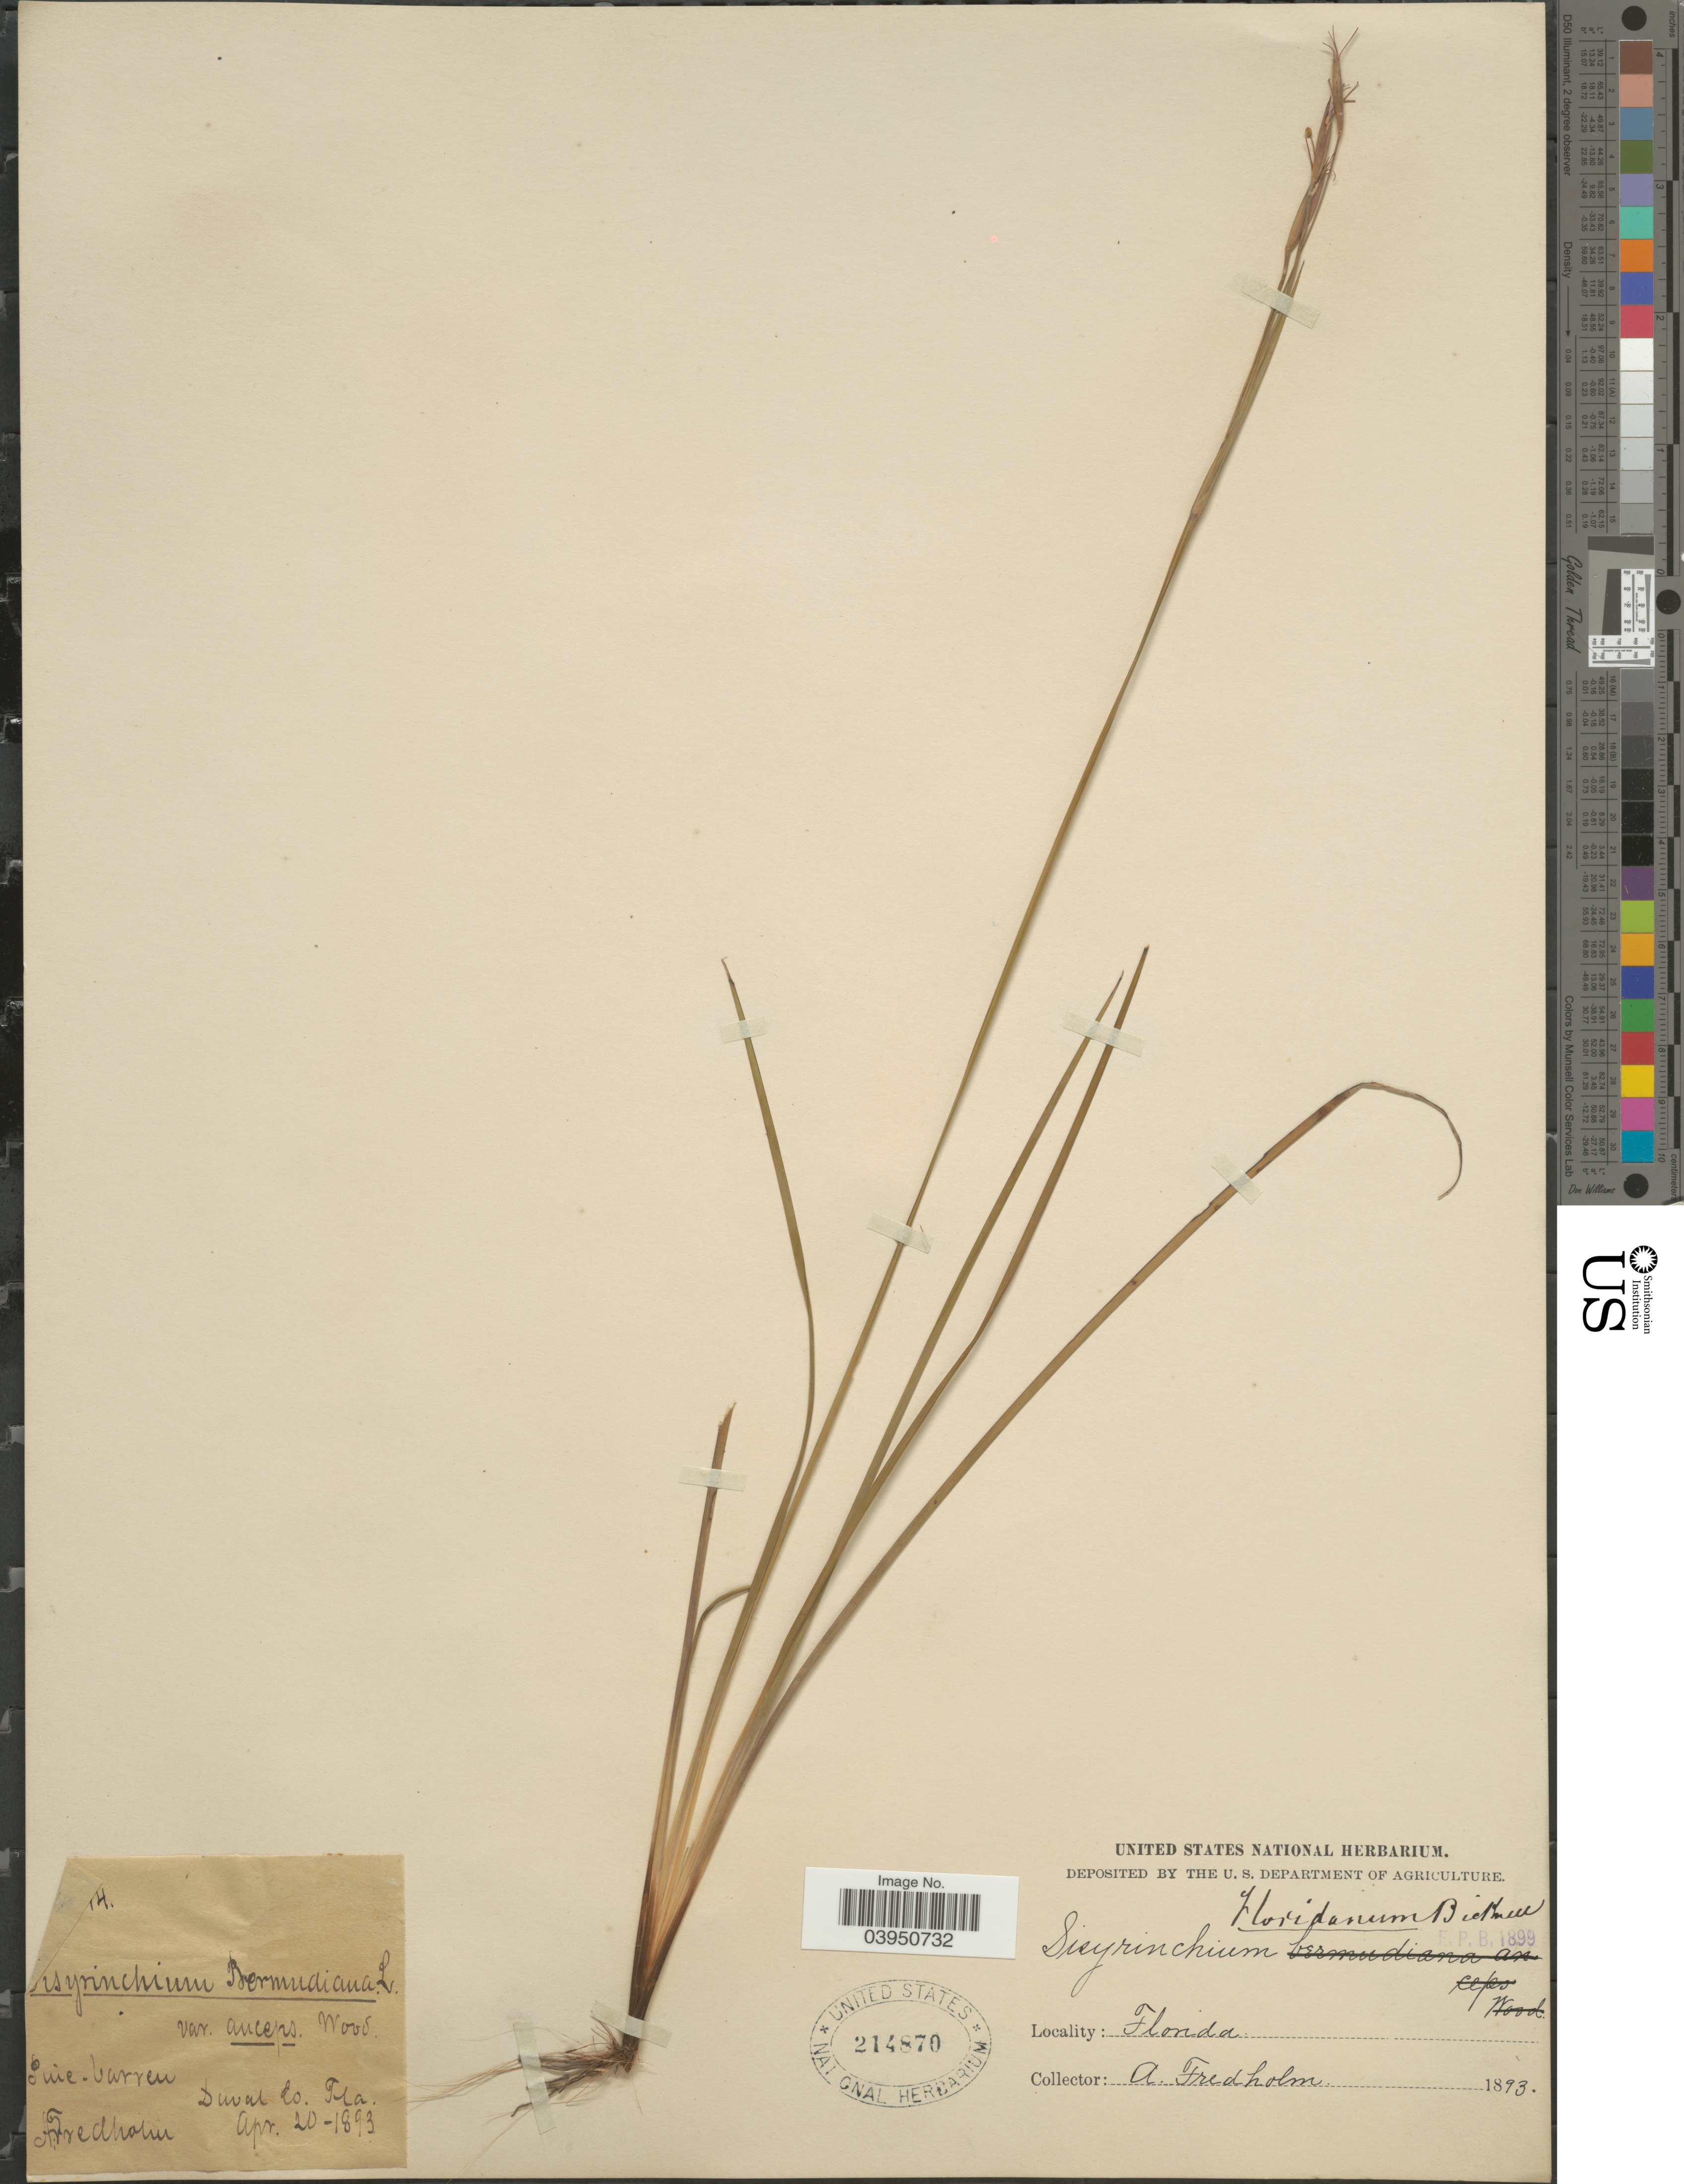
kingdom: Plantae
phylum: Tracheophyta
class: Liliopsida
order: Asparagales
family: Iridaceae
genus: Sisyrinchium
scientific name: Sisyrinchium corymbosum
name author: E.P. Bicknell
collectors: A. Fredholm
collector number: !4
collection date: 1893-04-20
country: United States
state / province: Florida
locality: Duval Co.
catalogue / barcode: US 214870